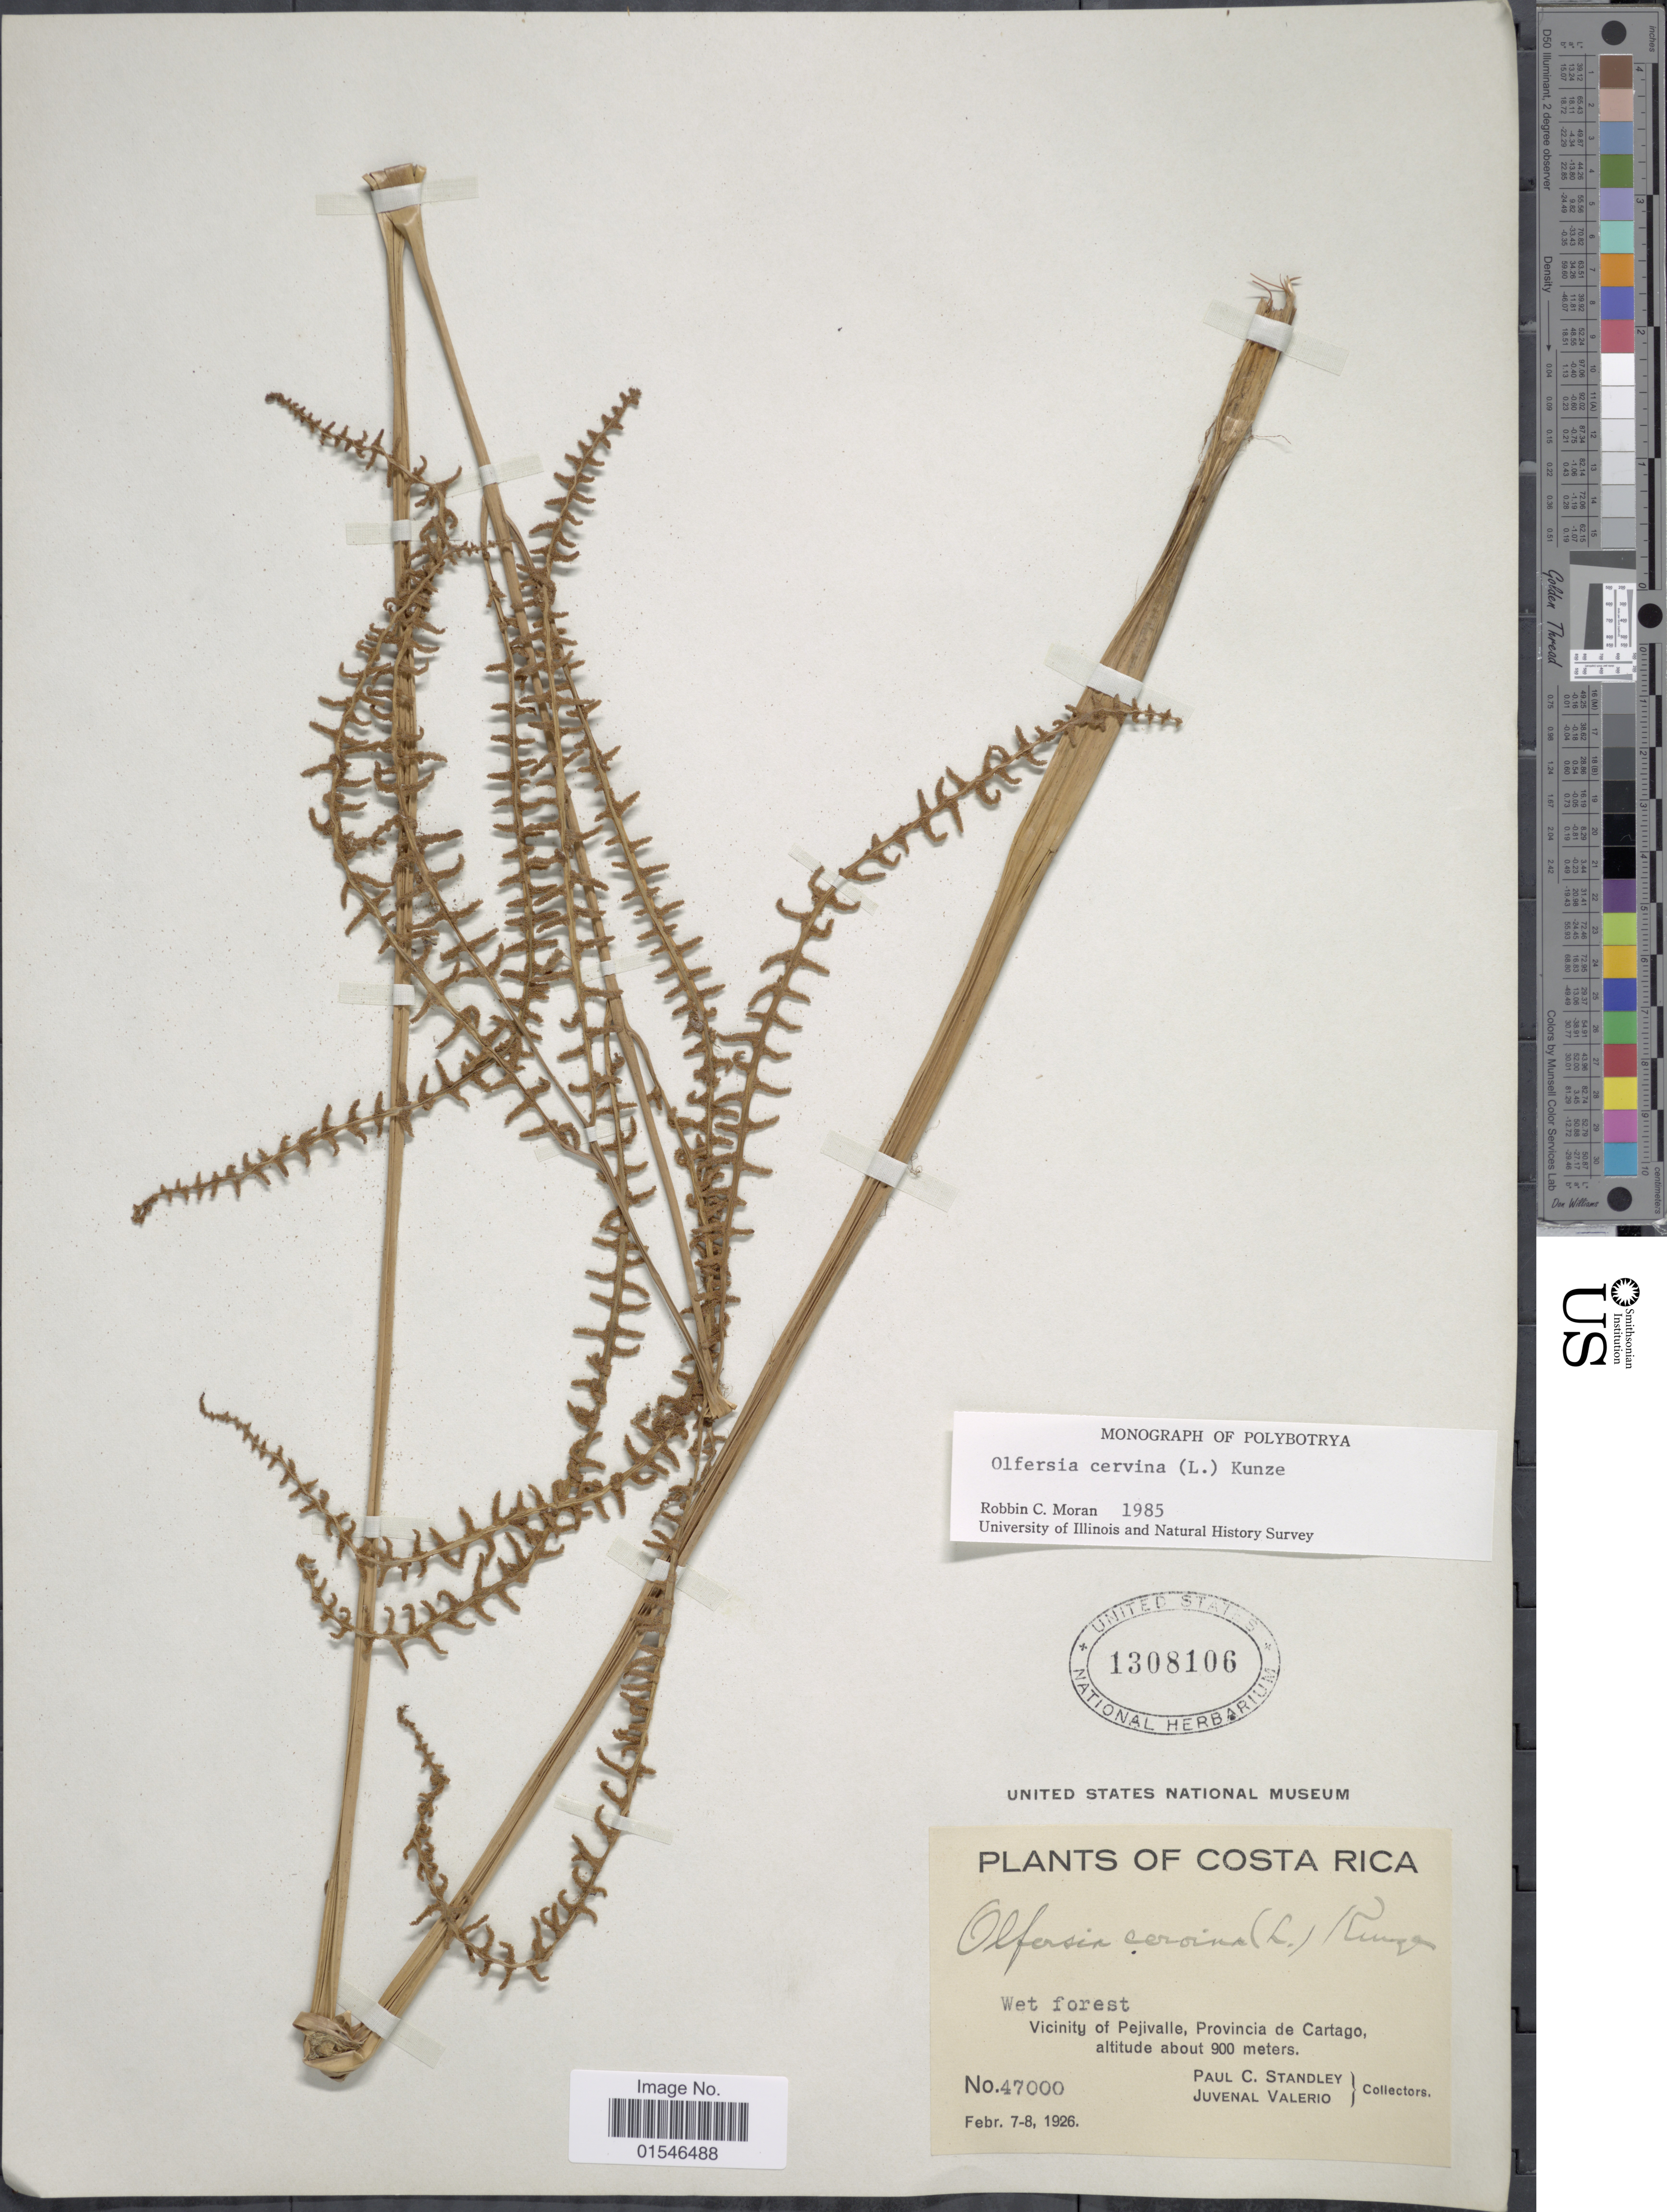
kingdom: Plantae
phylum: Tracheophyta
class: Polypodiopsida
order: Polypodiales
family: Dryopteridaceae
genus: Olfersia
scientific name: Olfersia cervina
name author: (L.) Kunze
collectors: P. C. Standley & J. Valerio R.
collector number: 47000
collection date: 1926-02-07/1926-02-08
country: Costa Rica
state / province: Cartago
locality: Vicinity of Pejivalle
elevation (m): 900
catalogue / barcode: US 1308106